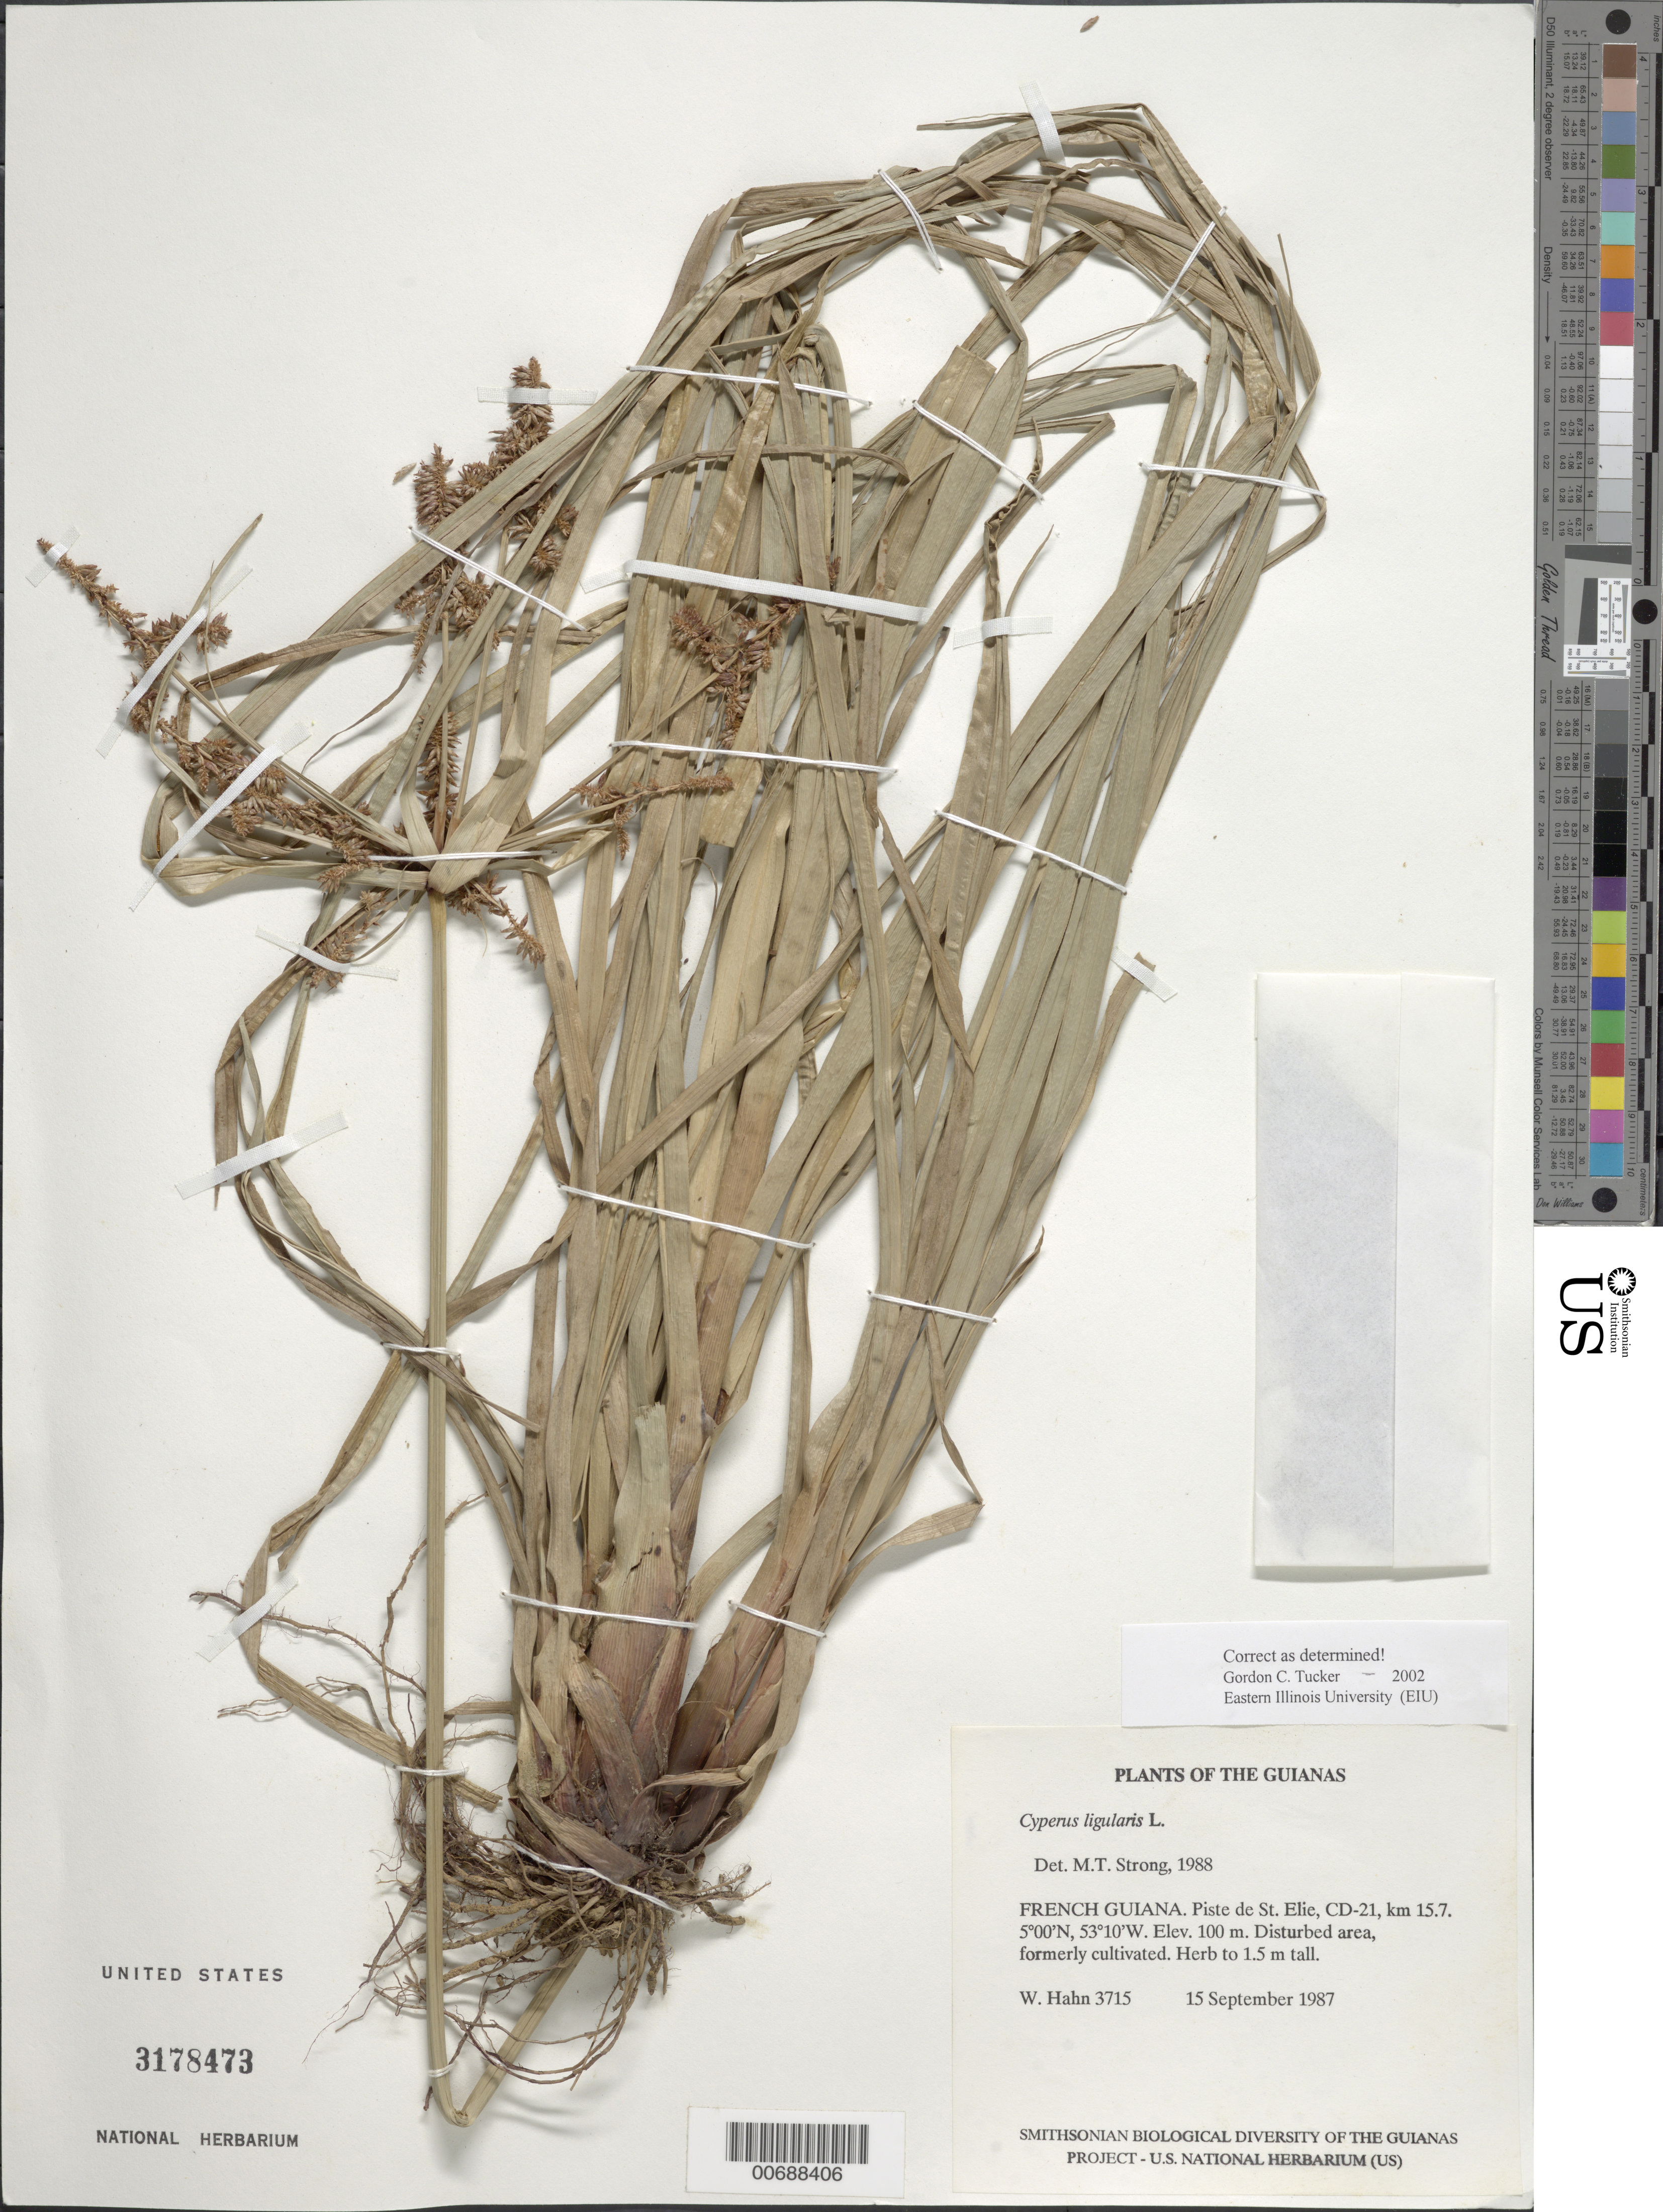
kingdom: Plantae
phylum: Tracheophyta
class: Liliopsida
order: Poales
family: Cyperaceae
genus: Cyperus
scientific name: Cyperus ligularis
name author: L.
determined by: Tucker, G. C.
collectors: W. Hahn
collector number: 3715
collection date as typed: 15 September 1987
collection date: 1987-09-15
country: French Guiana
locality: Piste de St. Elie, CD-21, km 15.7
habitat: Disturbed area, formerly cultivated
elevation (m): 100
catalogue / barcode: US 3178473